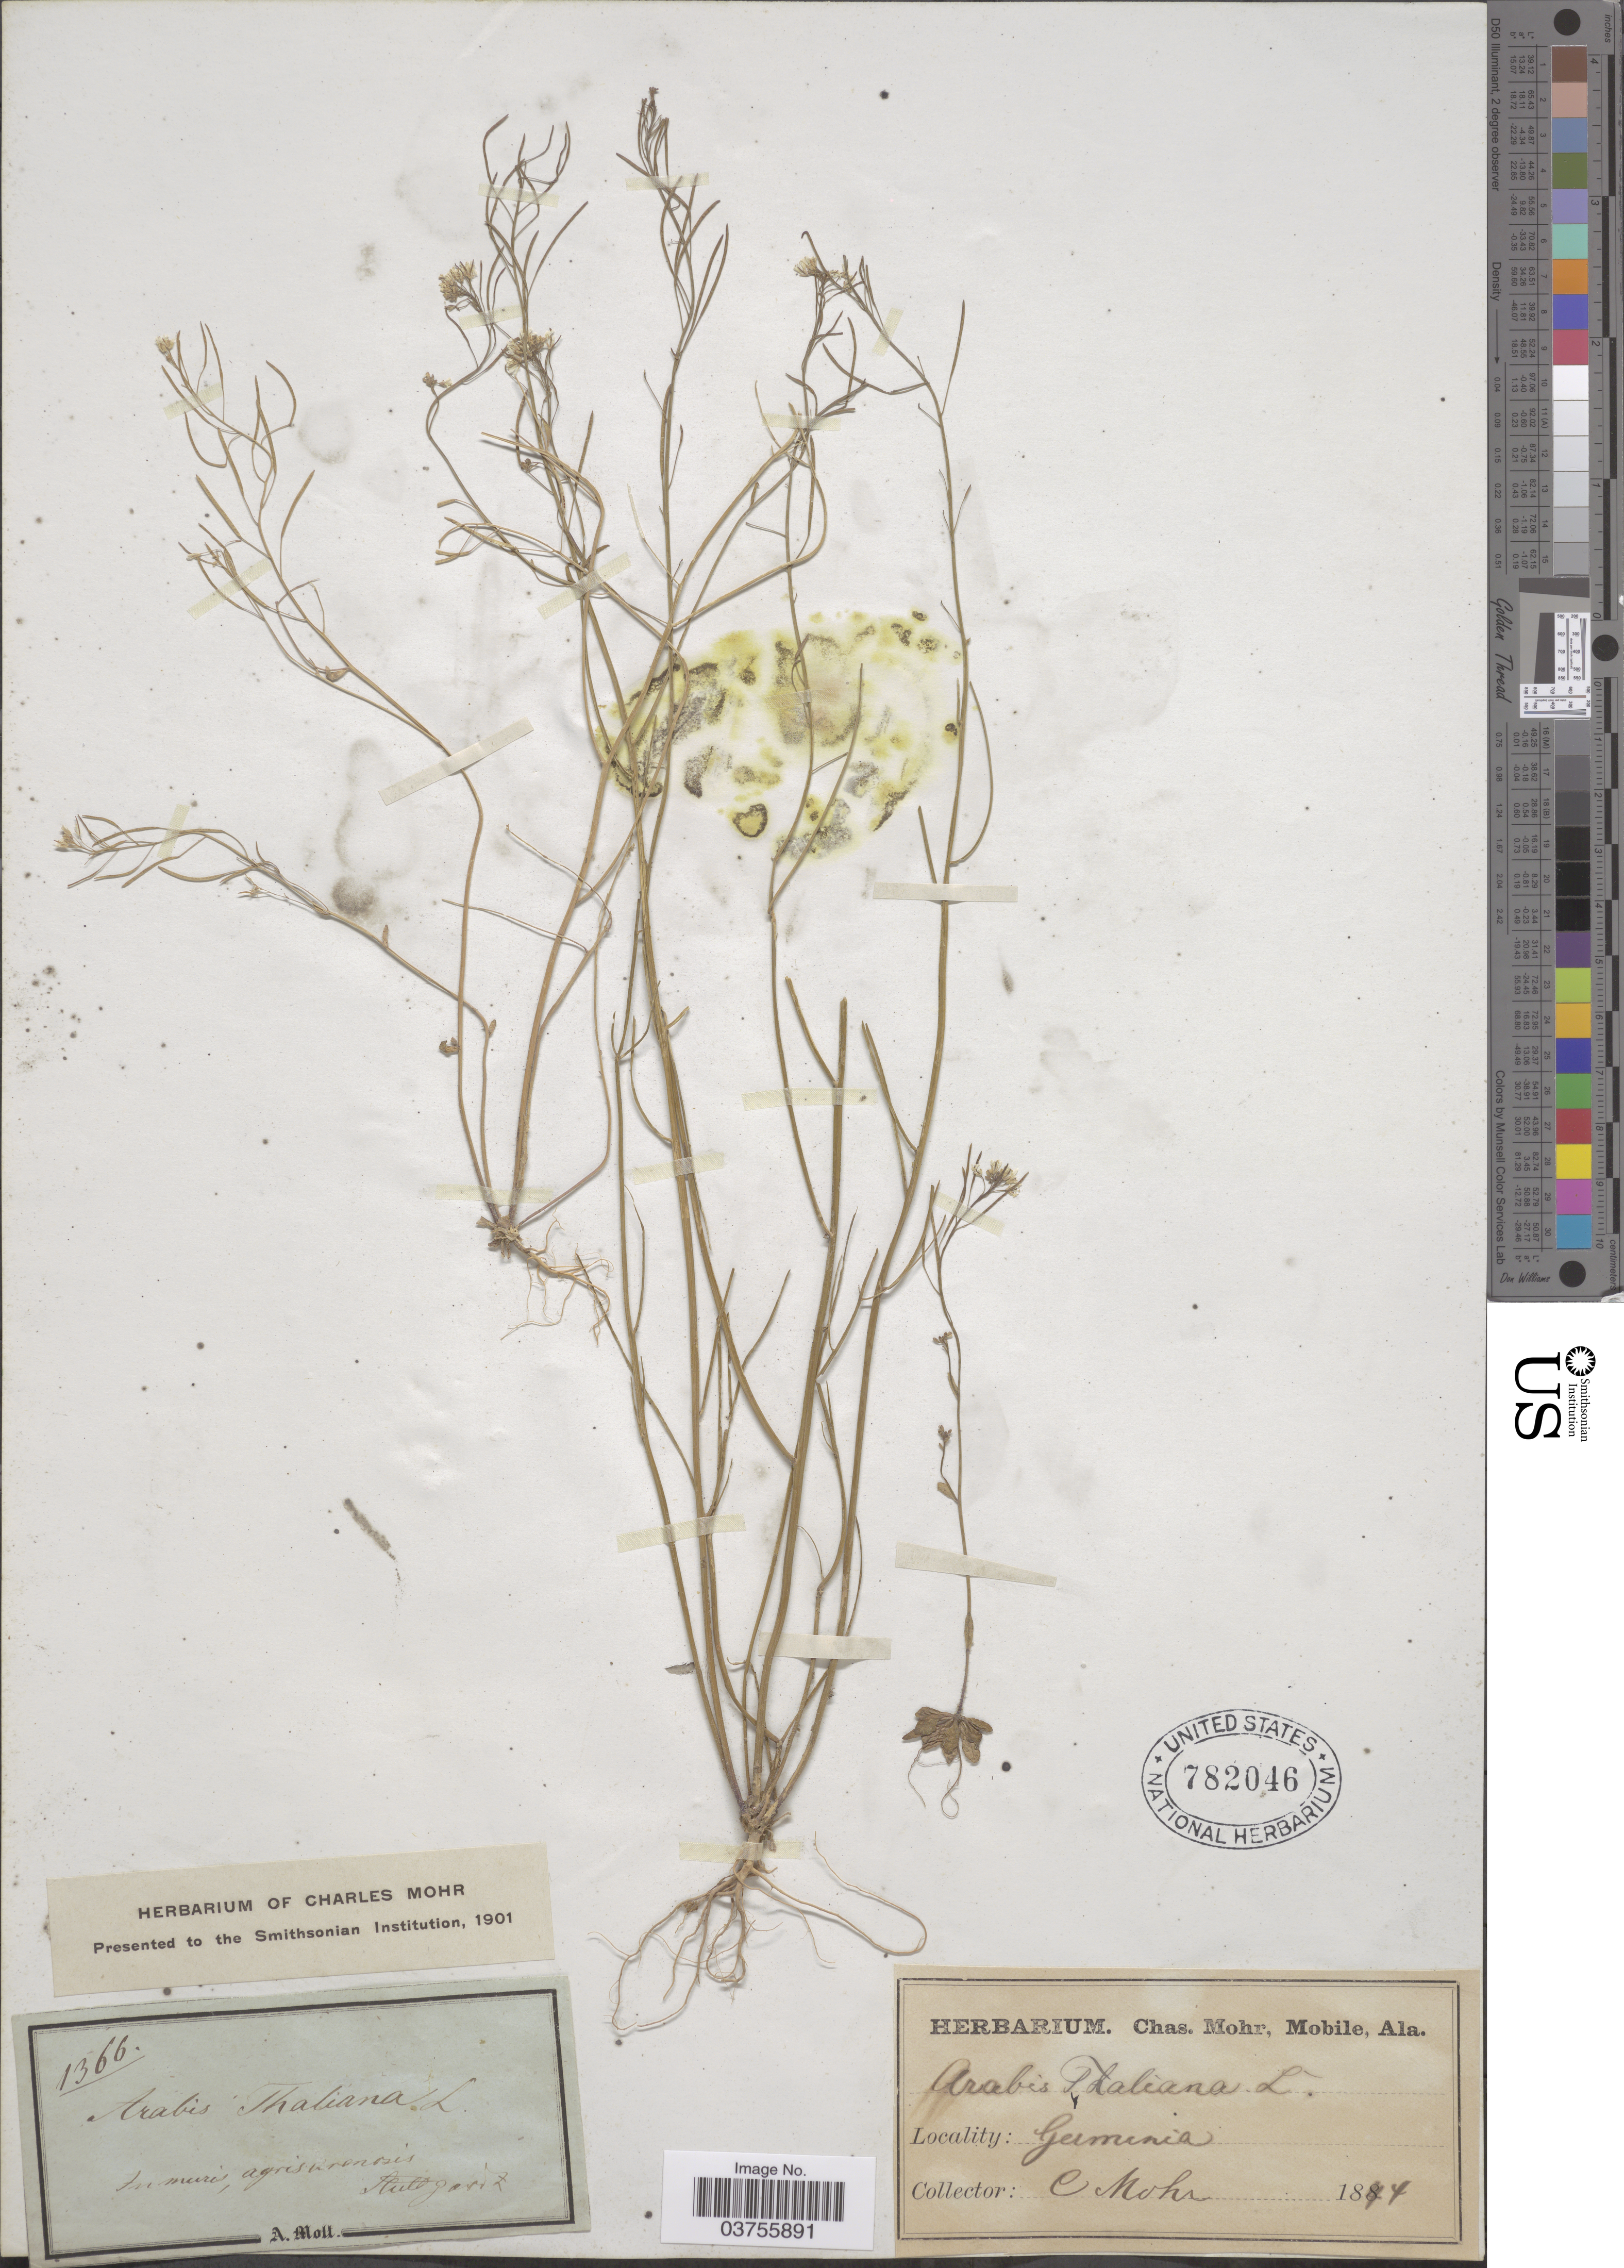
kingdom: Plantae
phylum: Tracheophyta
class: Magnoliopsida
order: Brassicales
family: Brassicaceae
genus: Arabidopsis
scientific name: Arabidopsis thaliana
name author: (L.) Heynh.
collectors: Mohr, C. T. (herbarium)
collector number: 1366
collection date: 1844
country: Germany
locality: Stuttgardt.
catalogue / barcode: US 782046